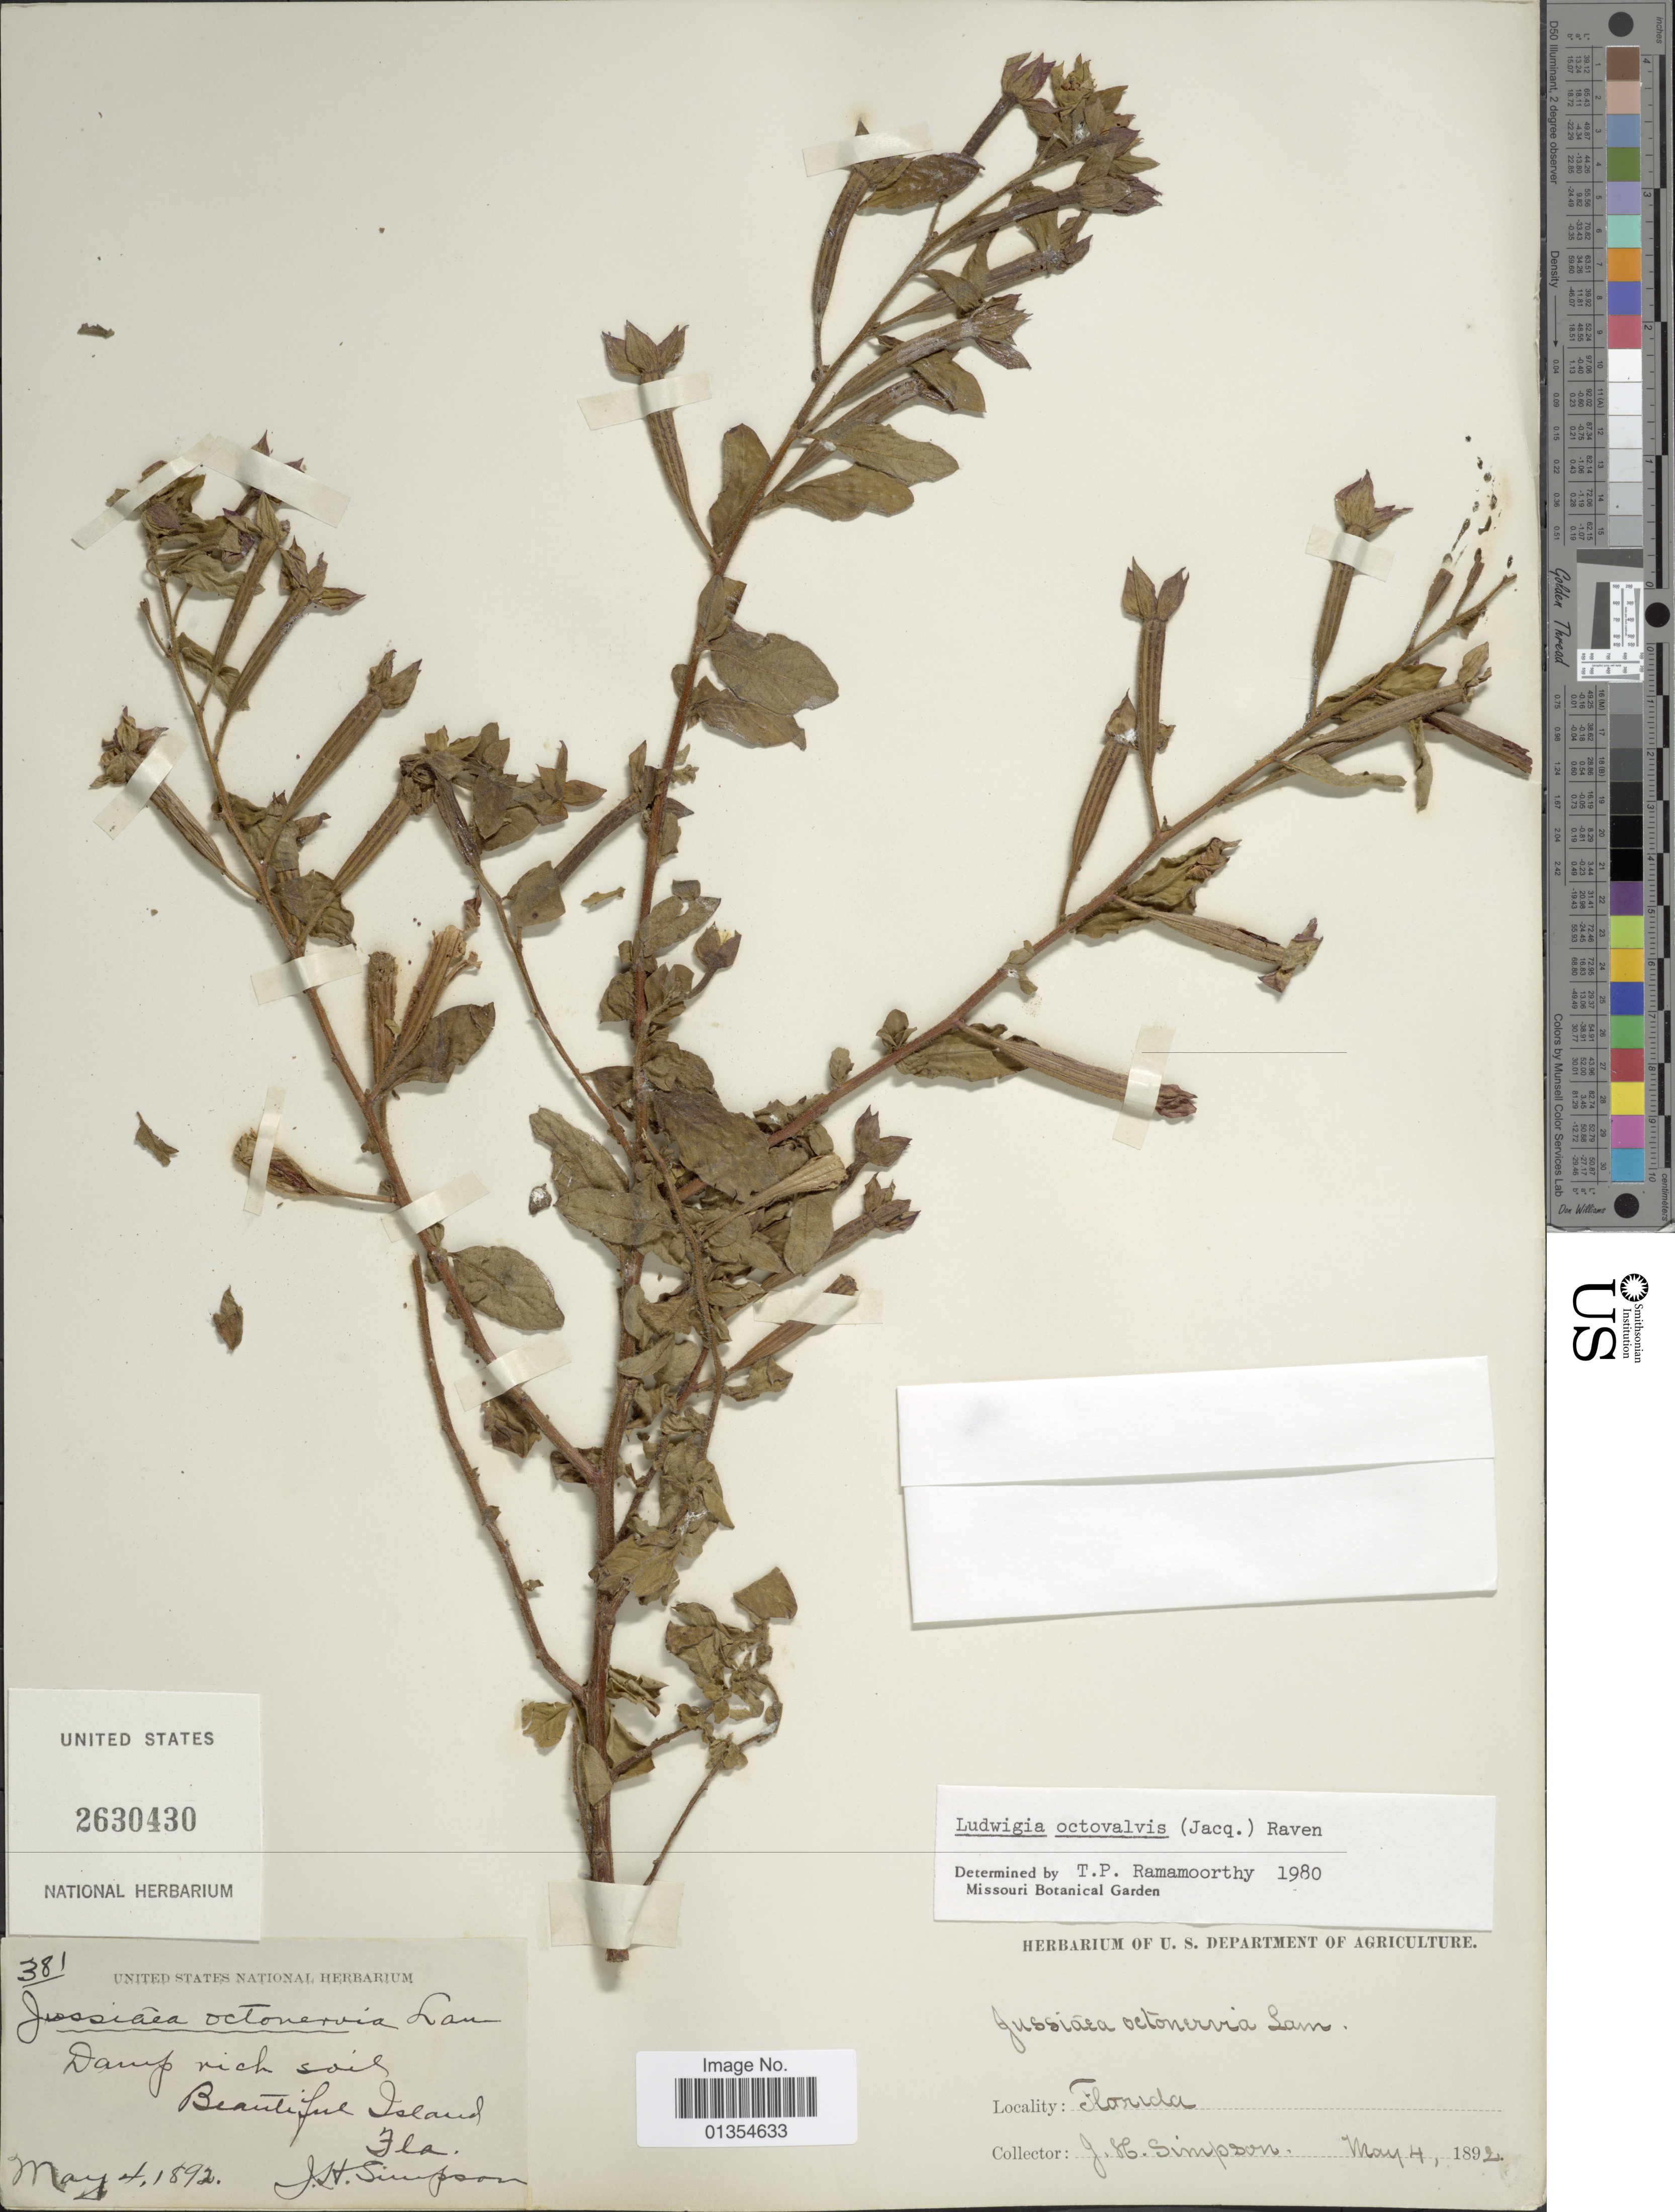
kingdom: Plantae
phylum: Tracheophyta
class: Magnoliopsida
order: Myrtales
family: Onagraceae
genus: Ludwigia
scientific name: Ludwigia octovalvis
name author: (Jacq.) P.H. Raven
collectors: J. H. Simpson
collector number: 381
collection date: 1892-05-04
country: United States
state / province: Florida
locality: Beautiful Island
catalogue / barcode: US 2630430